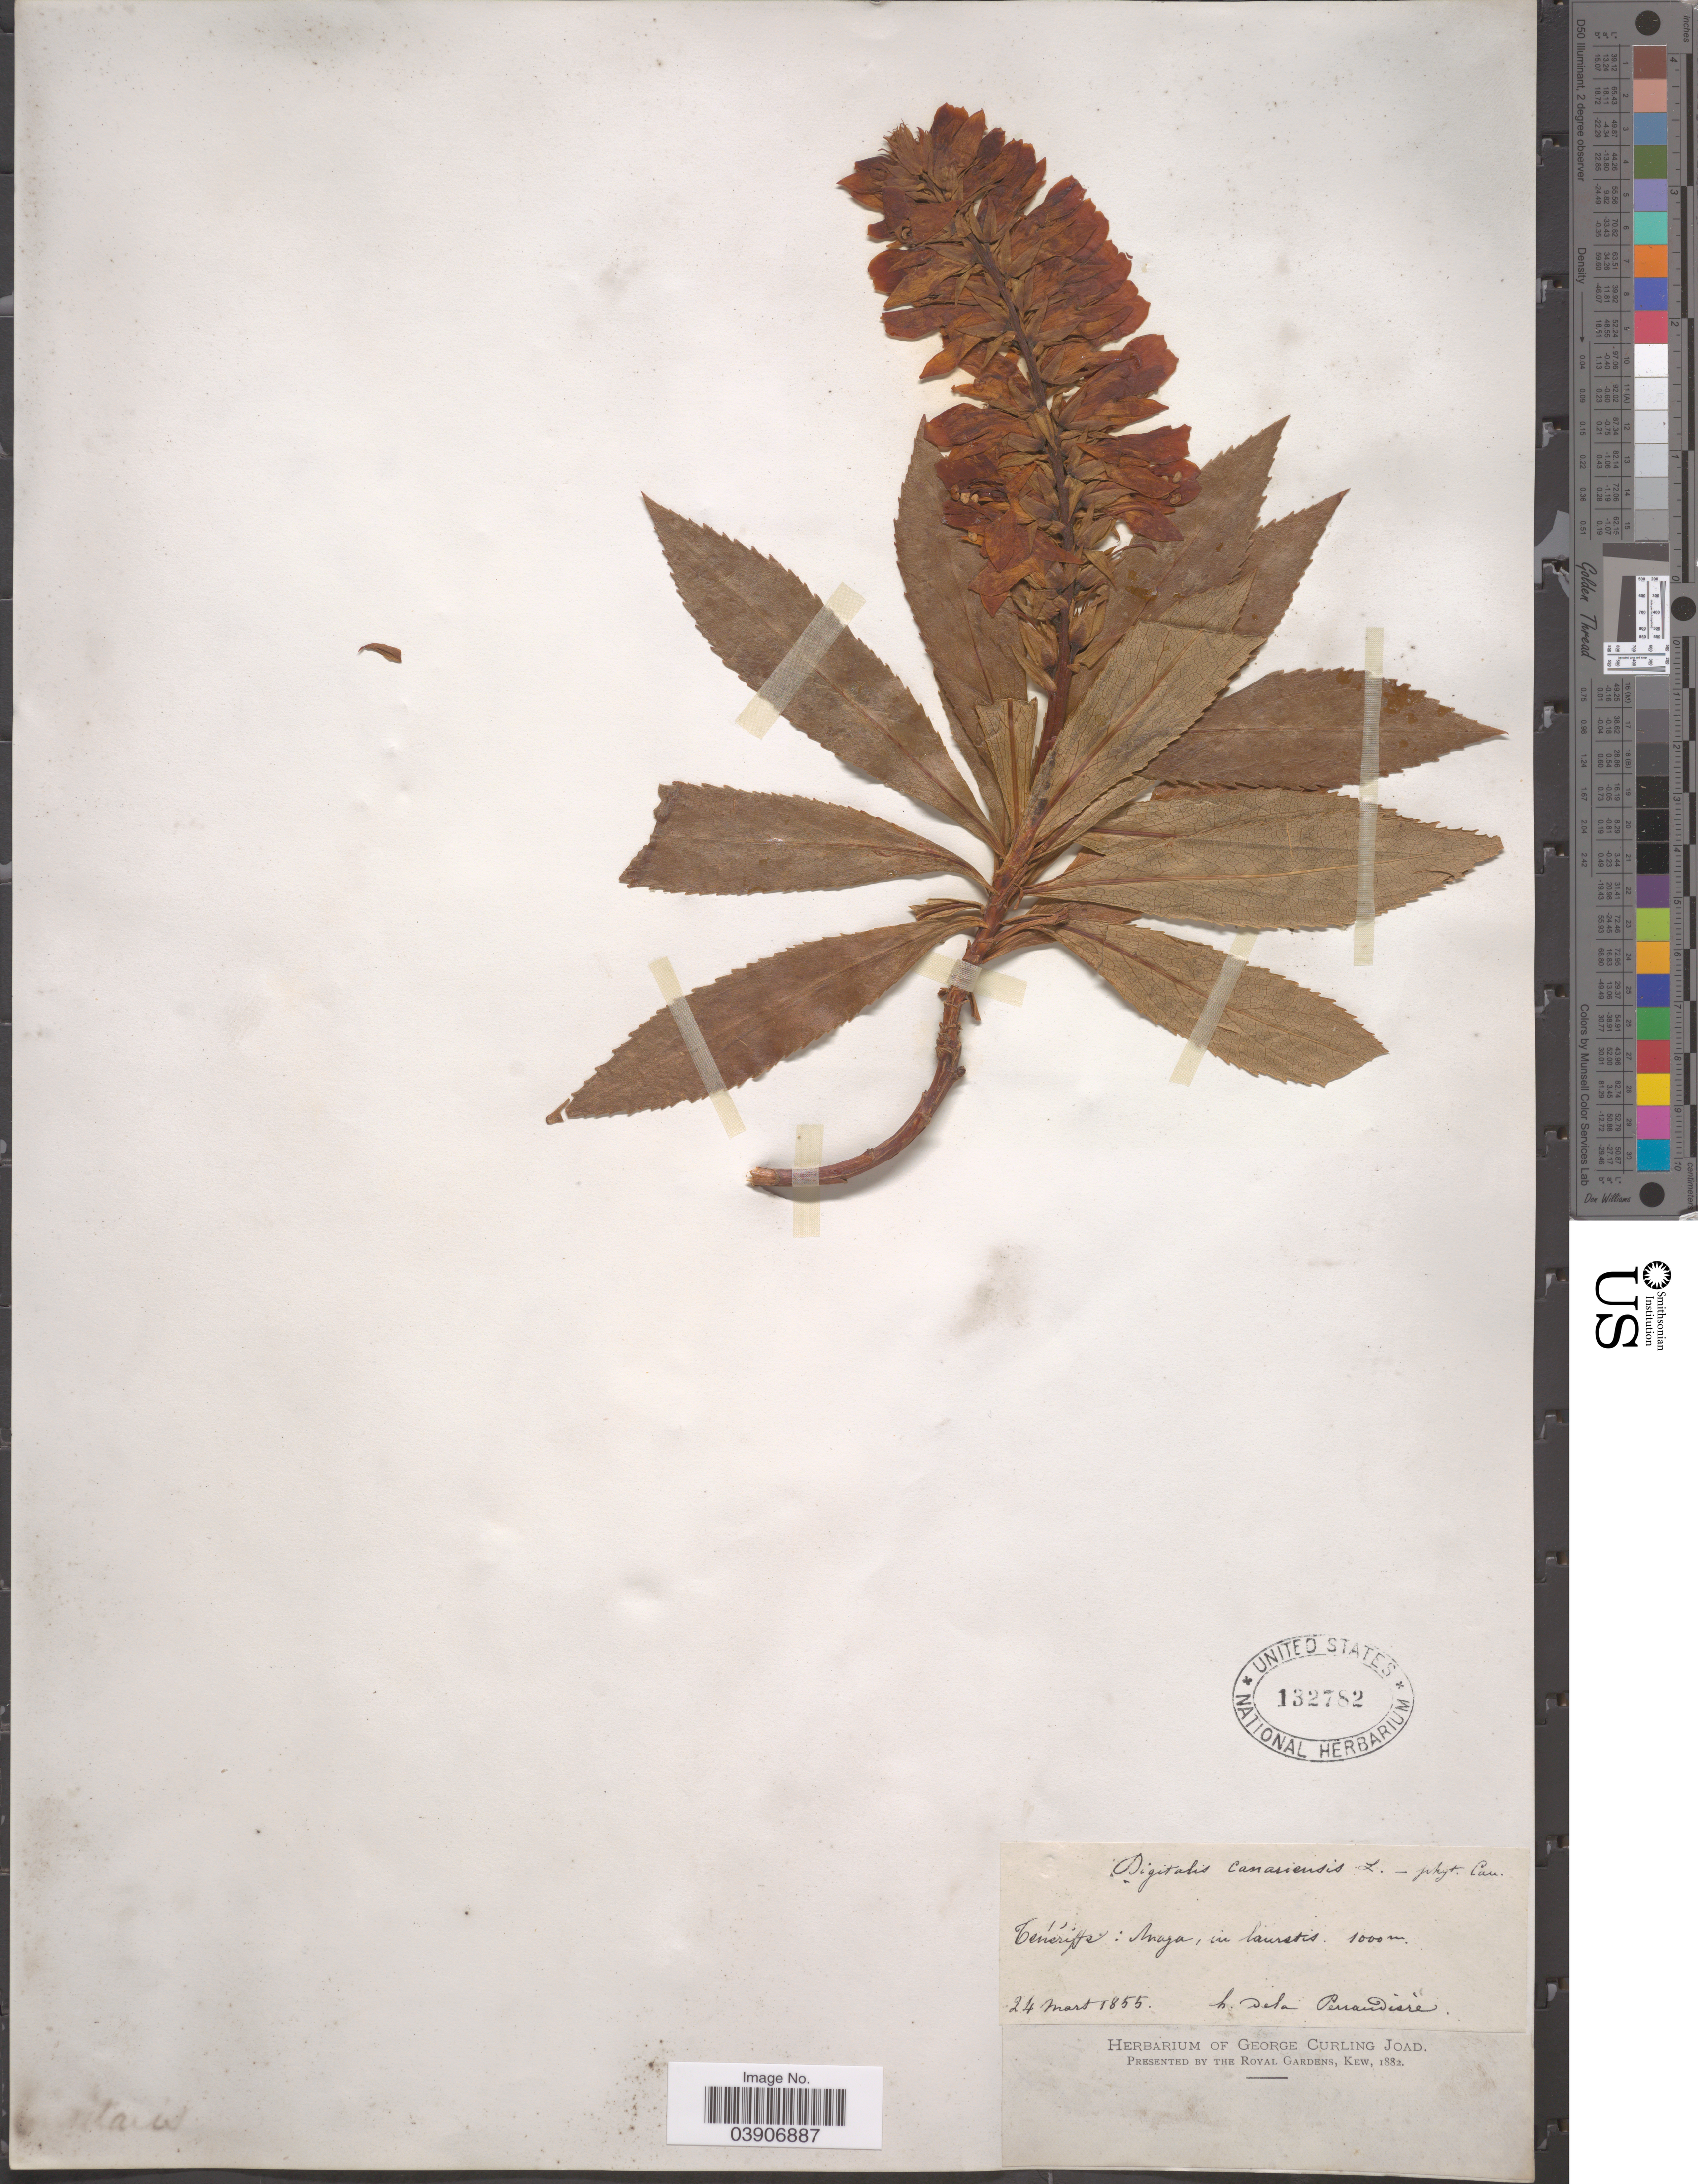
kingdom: Plantae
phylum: Tracheophyta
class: Magnoliopsida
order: Lamiales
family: Plantaginaceae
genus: Digitalis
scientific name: Digitalis canariensis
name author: L.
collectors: H. de la Perraudière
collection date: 1855-03-24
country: Spain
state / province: Canarias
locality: Tenériffe: Anaja, in laurstis.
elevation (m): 1000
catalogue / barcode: US 132782